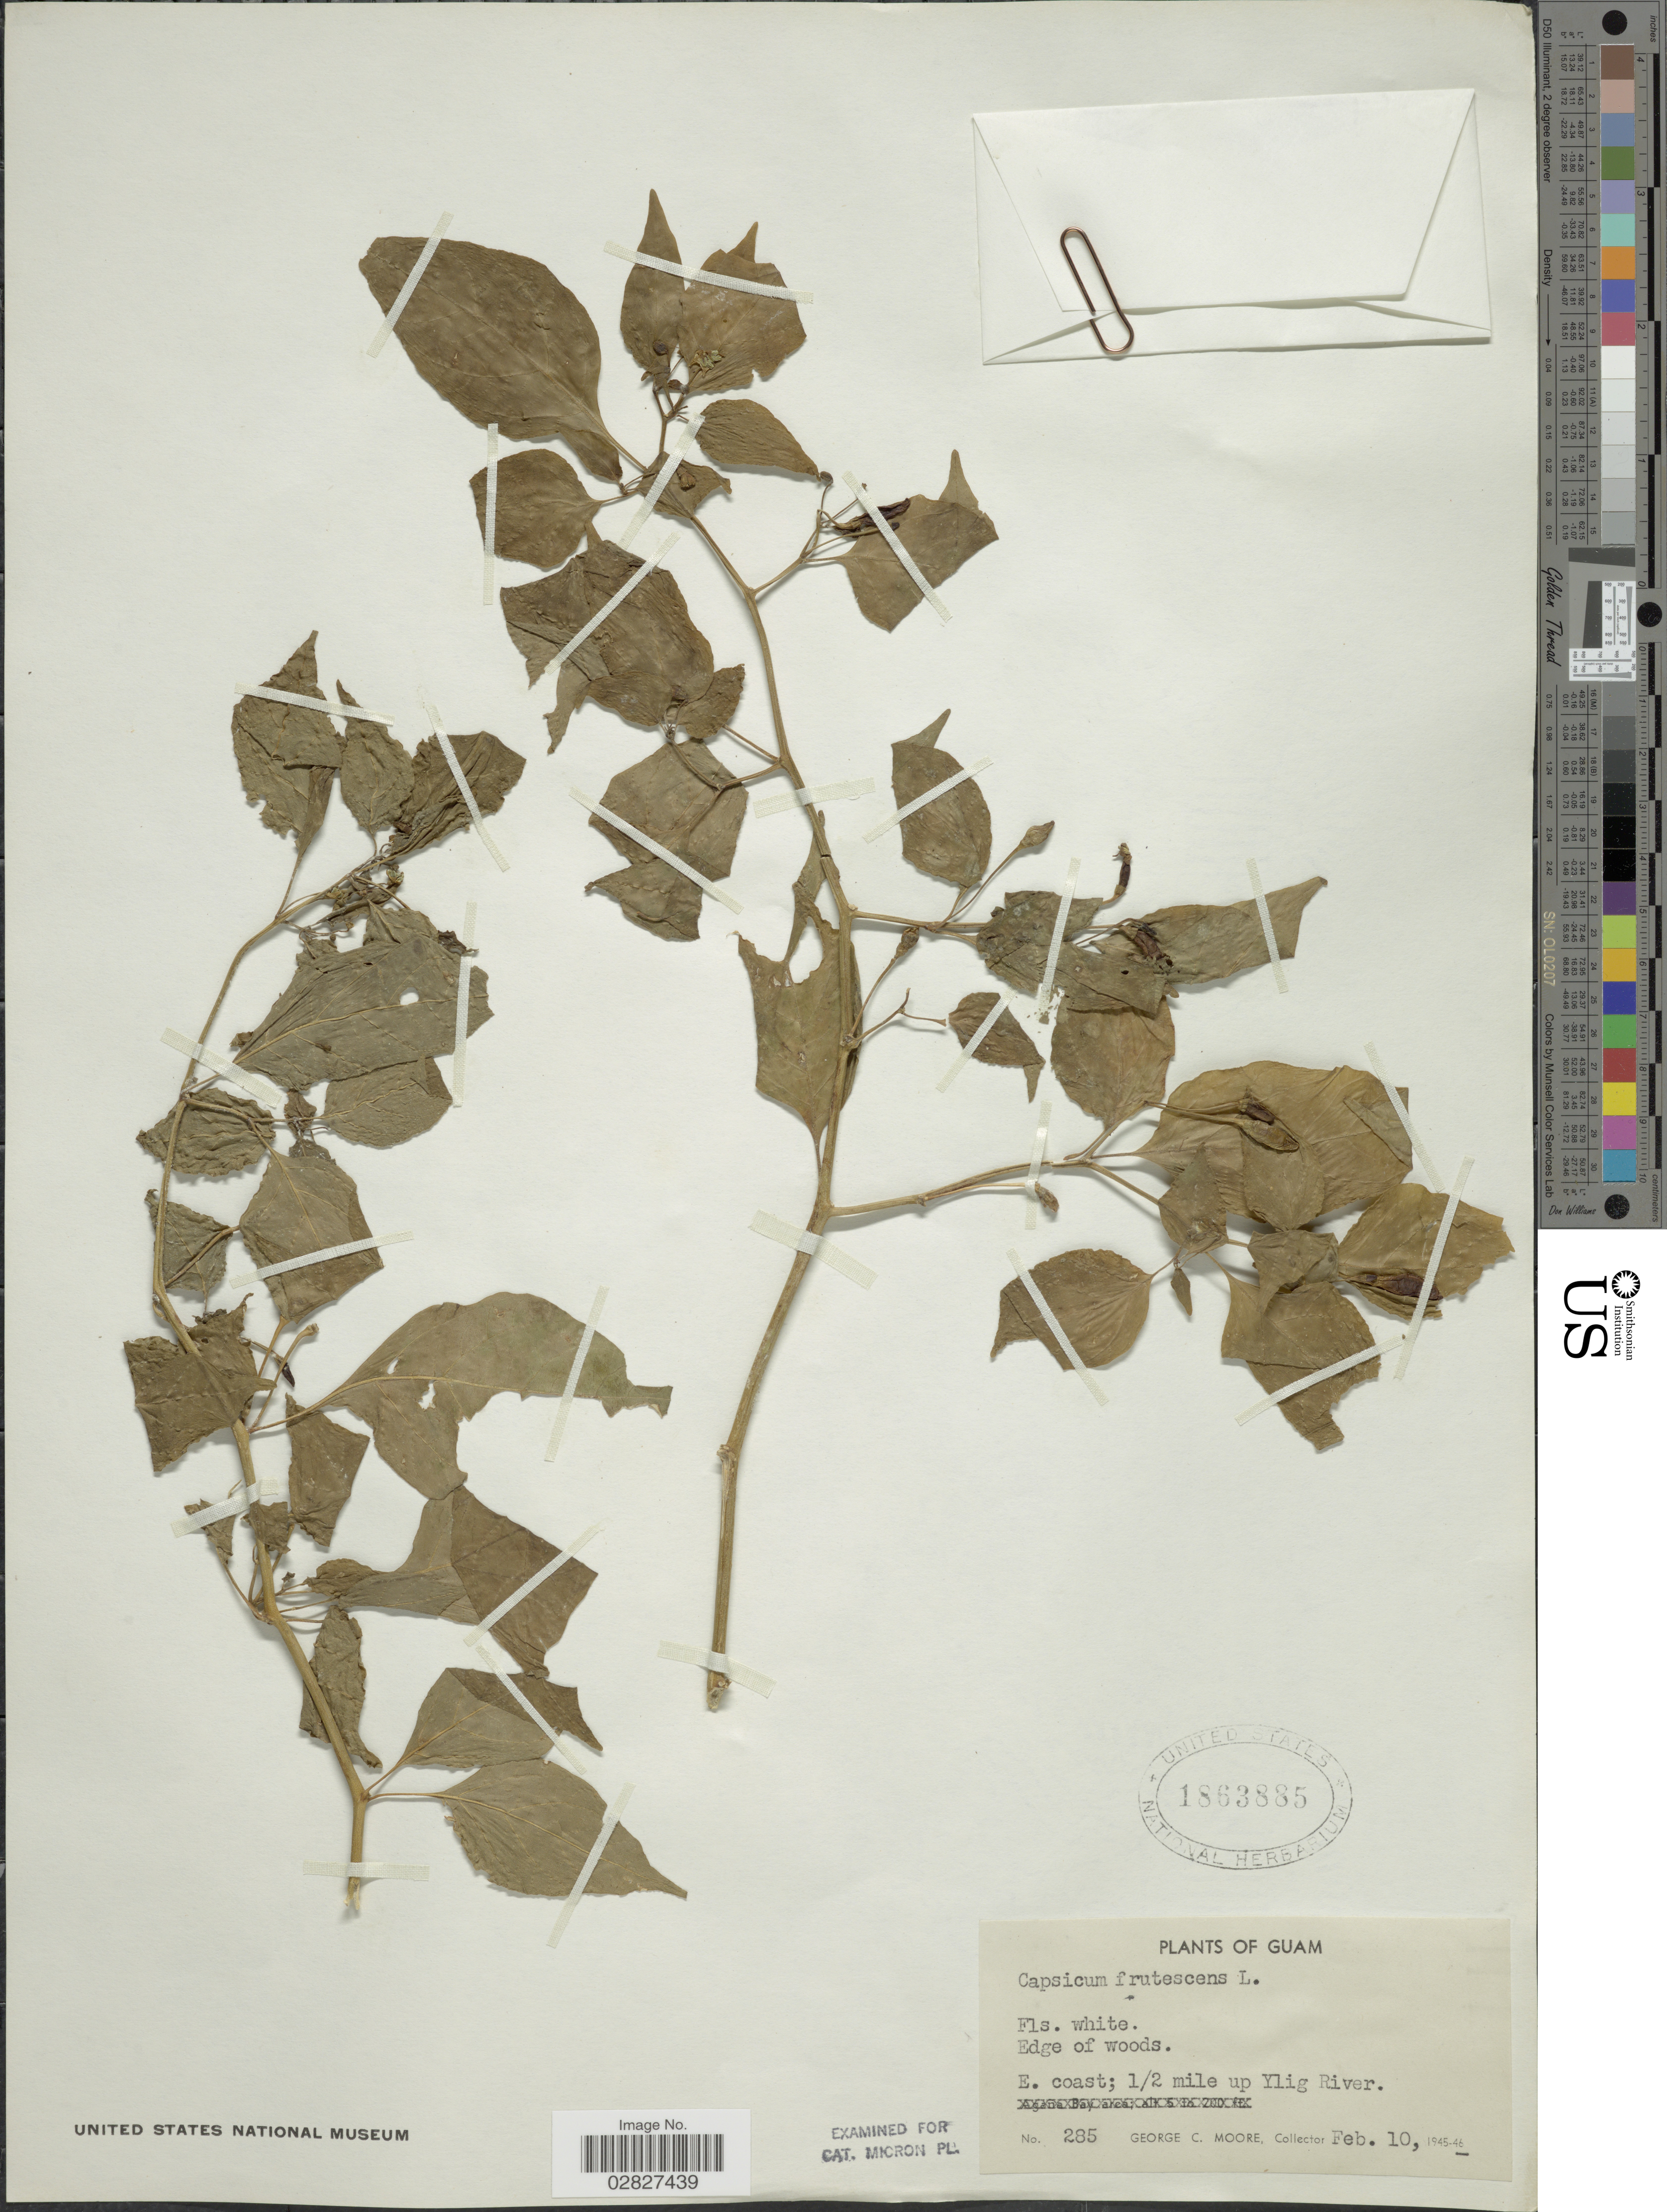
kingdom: Plantae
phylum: Tracheophyta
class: Magnoliopsida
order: Solanales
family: Solanaceae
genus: Capsicum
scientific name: Capsicum frutescens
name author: L.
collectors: G. C. Moore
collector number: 285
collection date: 1946-02-10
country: Guam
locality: E. coast; 1/2 mile up Ylig River.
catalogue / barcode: US 1863885